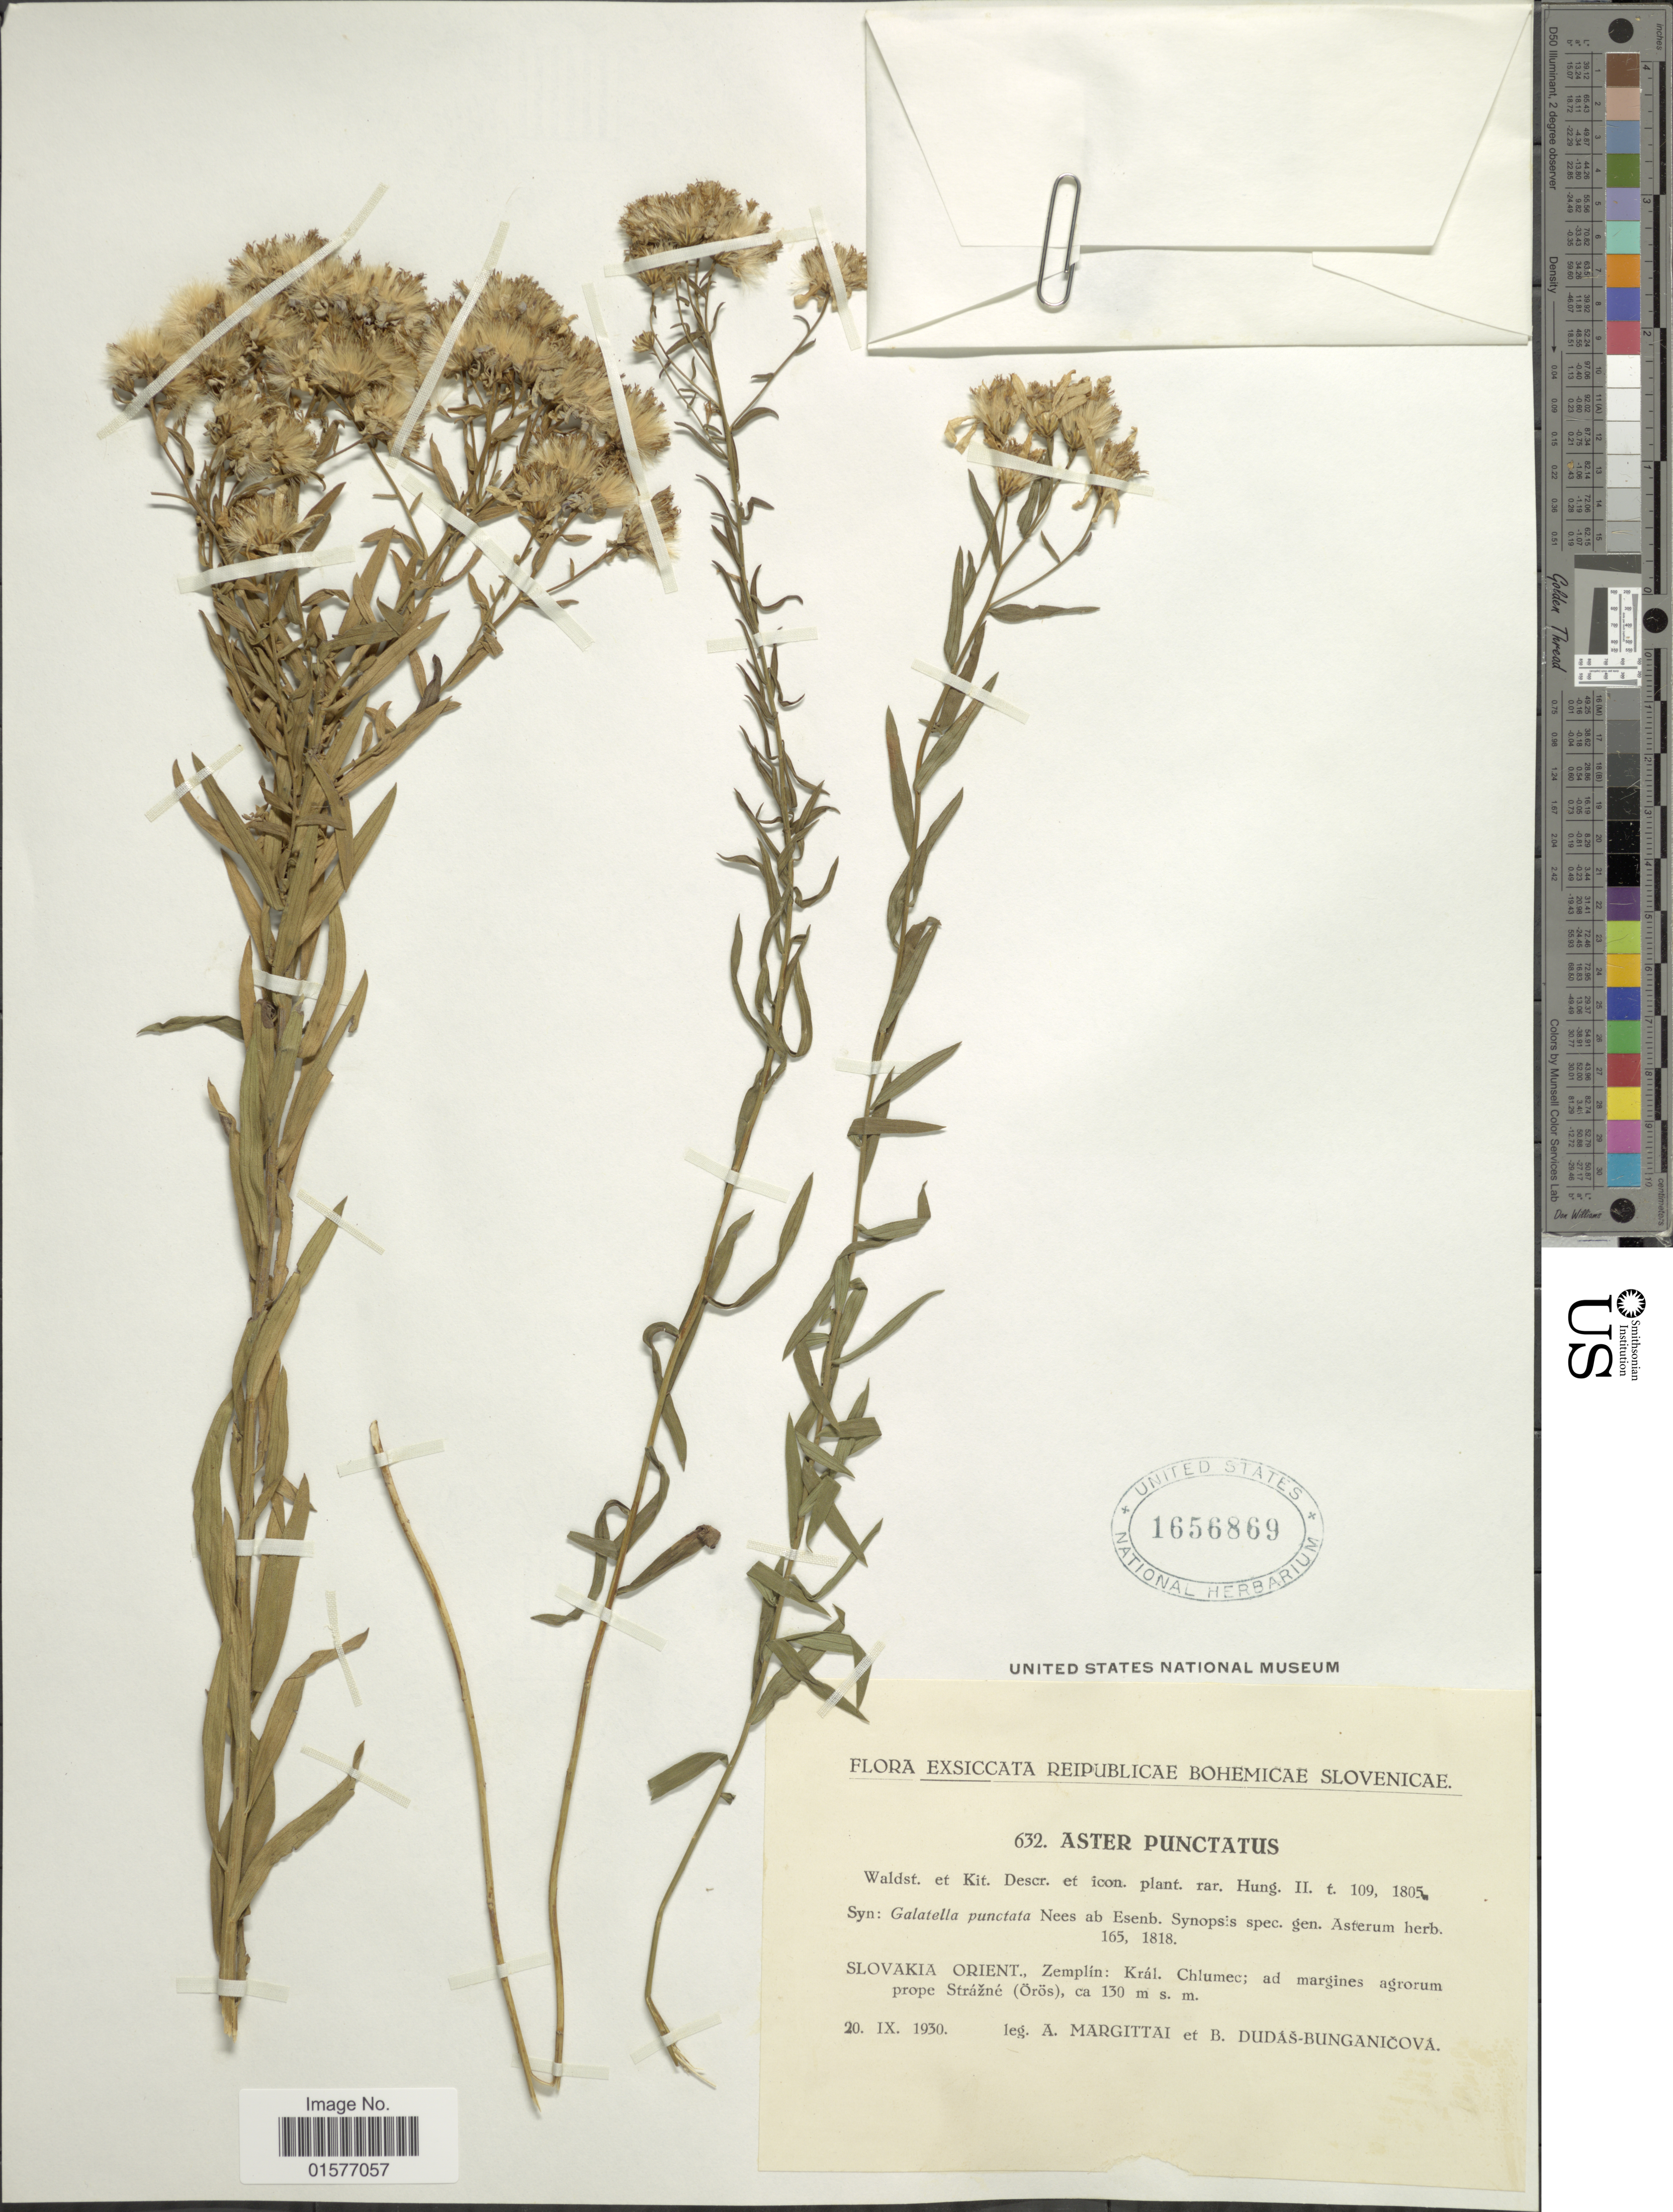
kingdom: Plantae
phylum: Tracheophyta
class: Magnoliopsida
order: Asterales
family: Asteraceae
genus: Linosyris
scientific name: Linosyris punctata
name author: (Moench) DC.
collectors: A. Margittai & B. Dudas-Bunganicova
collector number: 632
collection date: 1930-09-20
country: Slovakia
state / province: Kosicky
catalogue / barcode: US 1656869